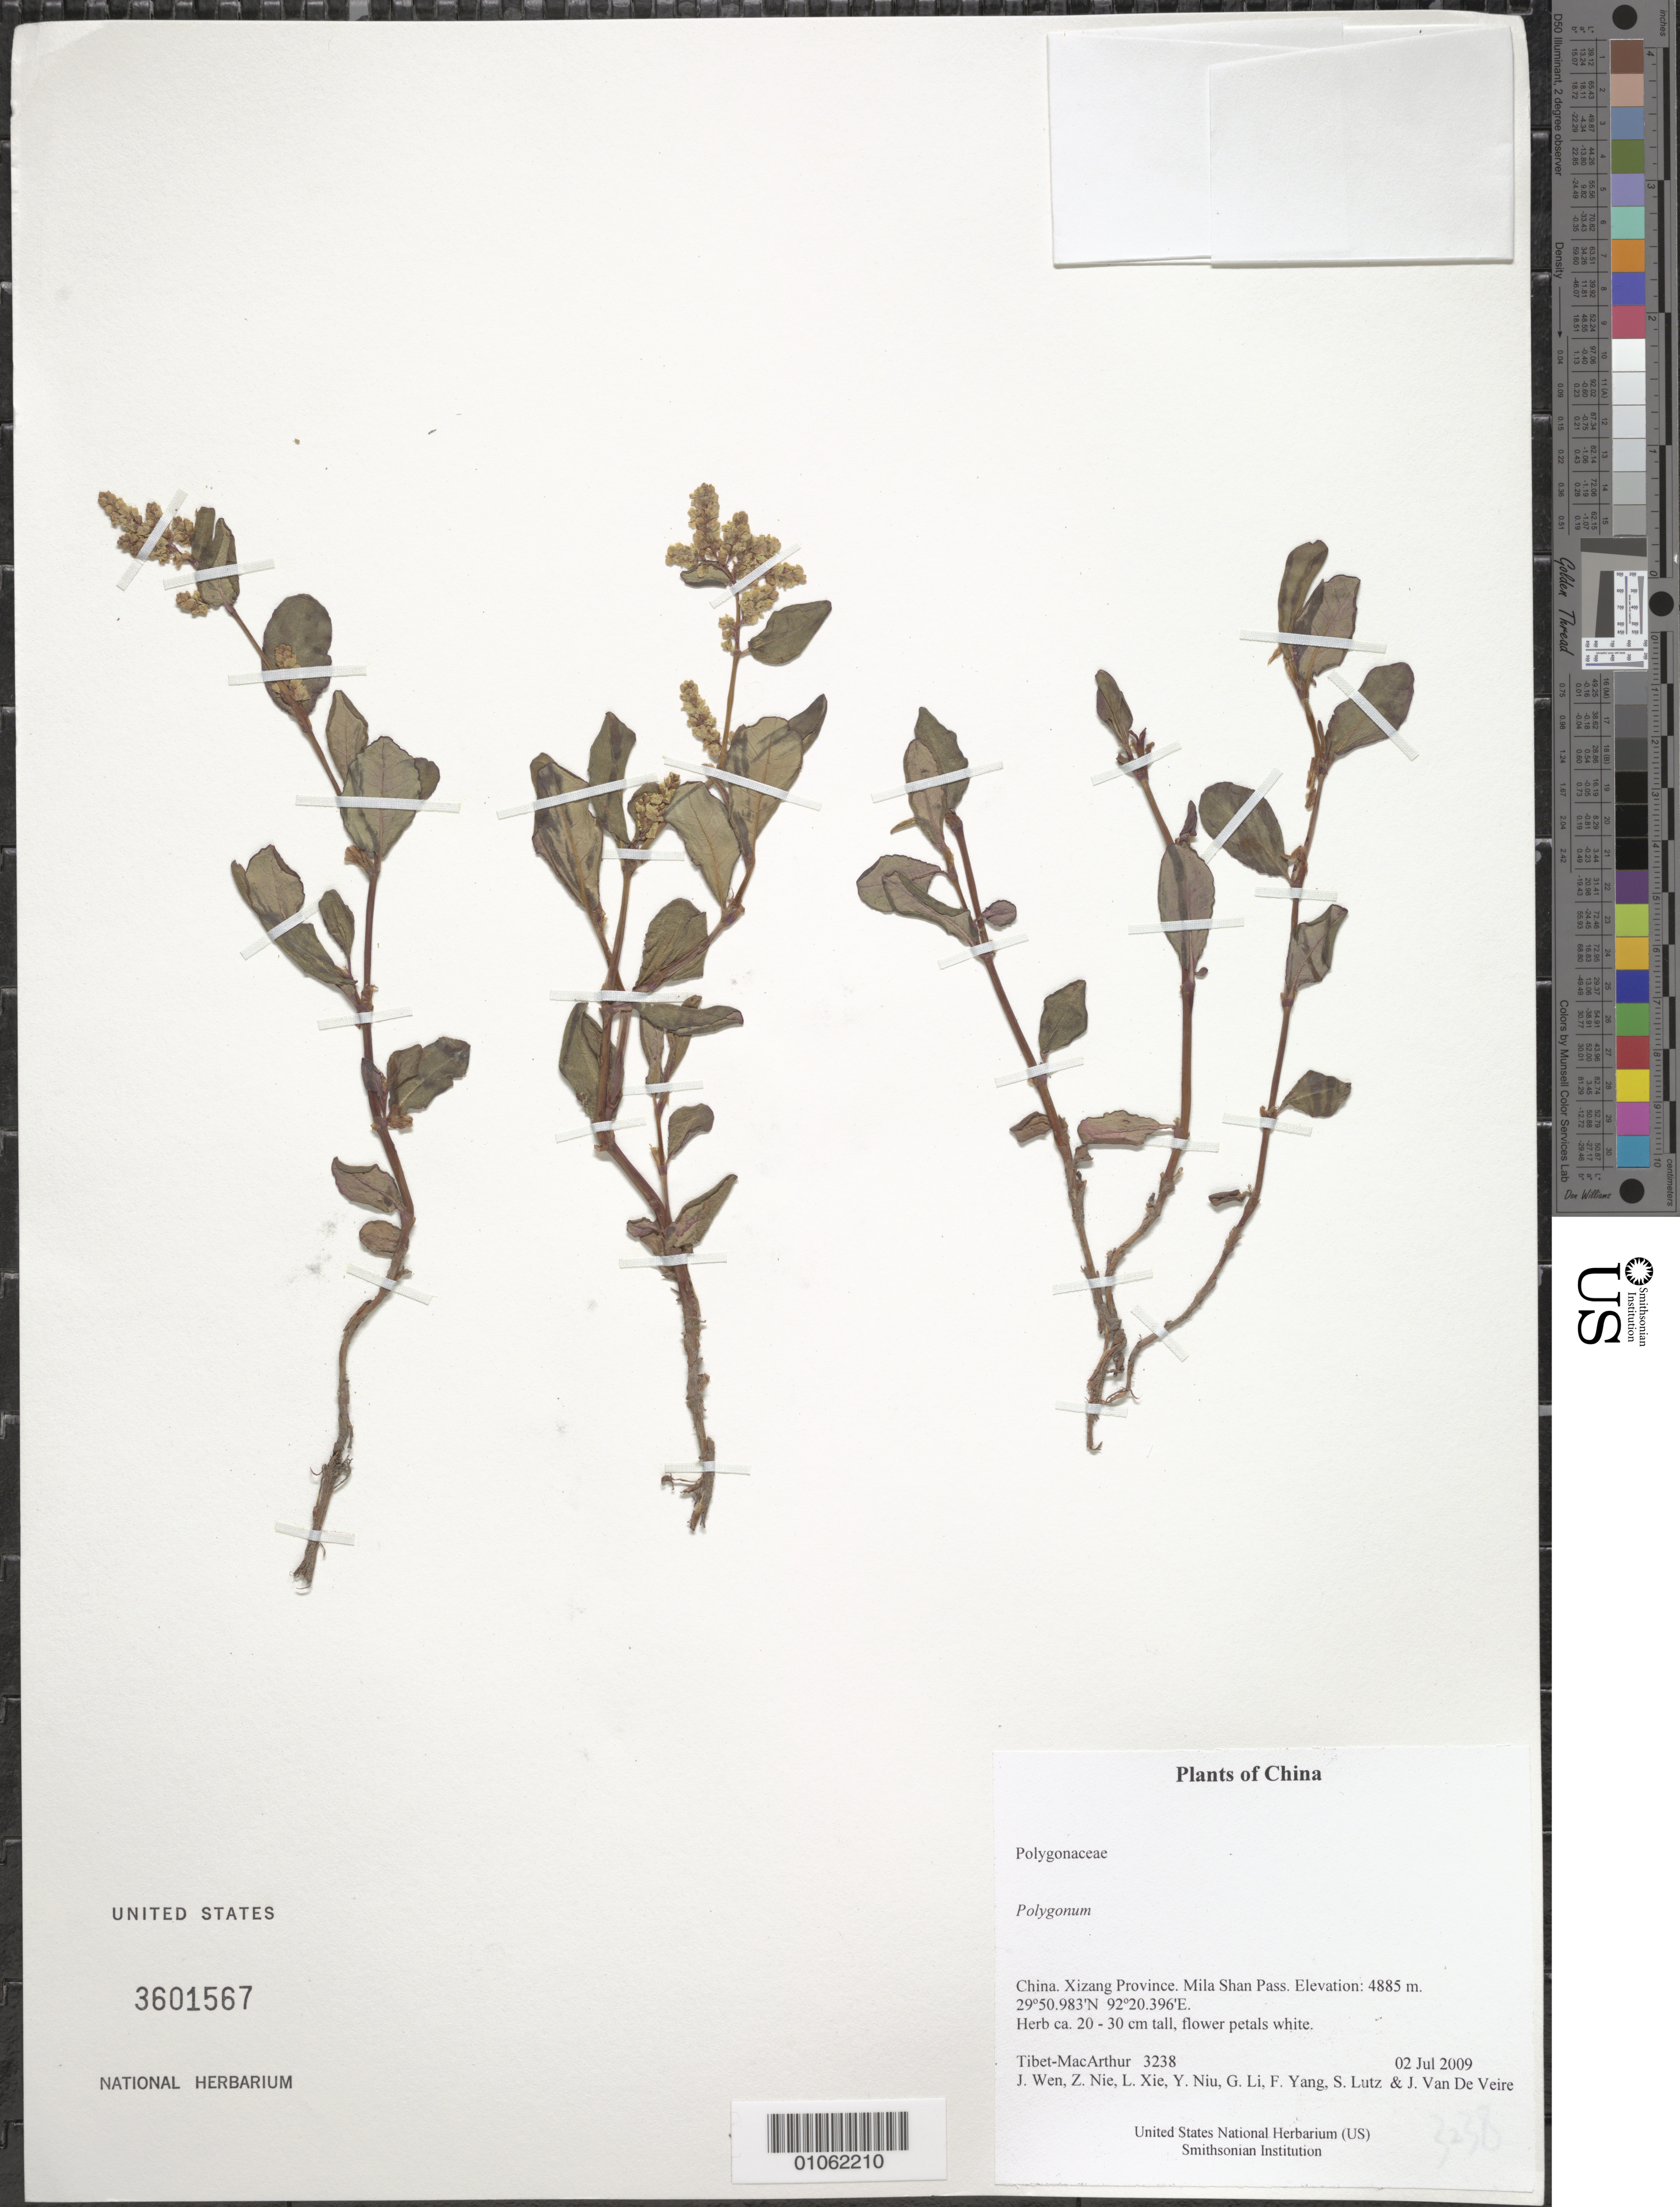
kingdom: Plantae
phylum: Tracheophyta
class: Magnoliopsida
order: Caryophyllales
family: Polygonaceae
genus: Polygonum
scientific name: Polygonum sp.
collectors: Tibet-MacArthur, J. Wen, Z. Nie, L. Xie, Y. Niu, G. Li, F. Yang, S. Lutz & J. Van De Veire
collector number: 3238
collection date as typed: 02 Jul 2009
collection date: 2009-07-02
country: China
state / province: Xizang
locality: Mila Shan Pass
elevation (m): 4885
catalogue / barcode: US 3601567